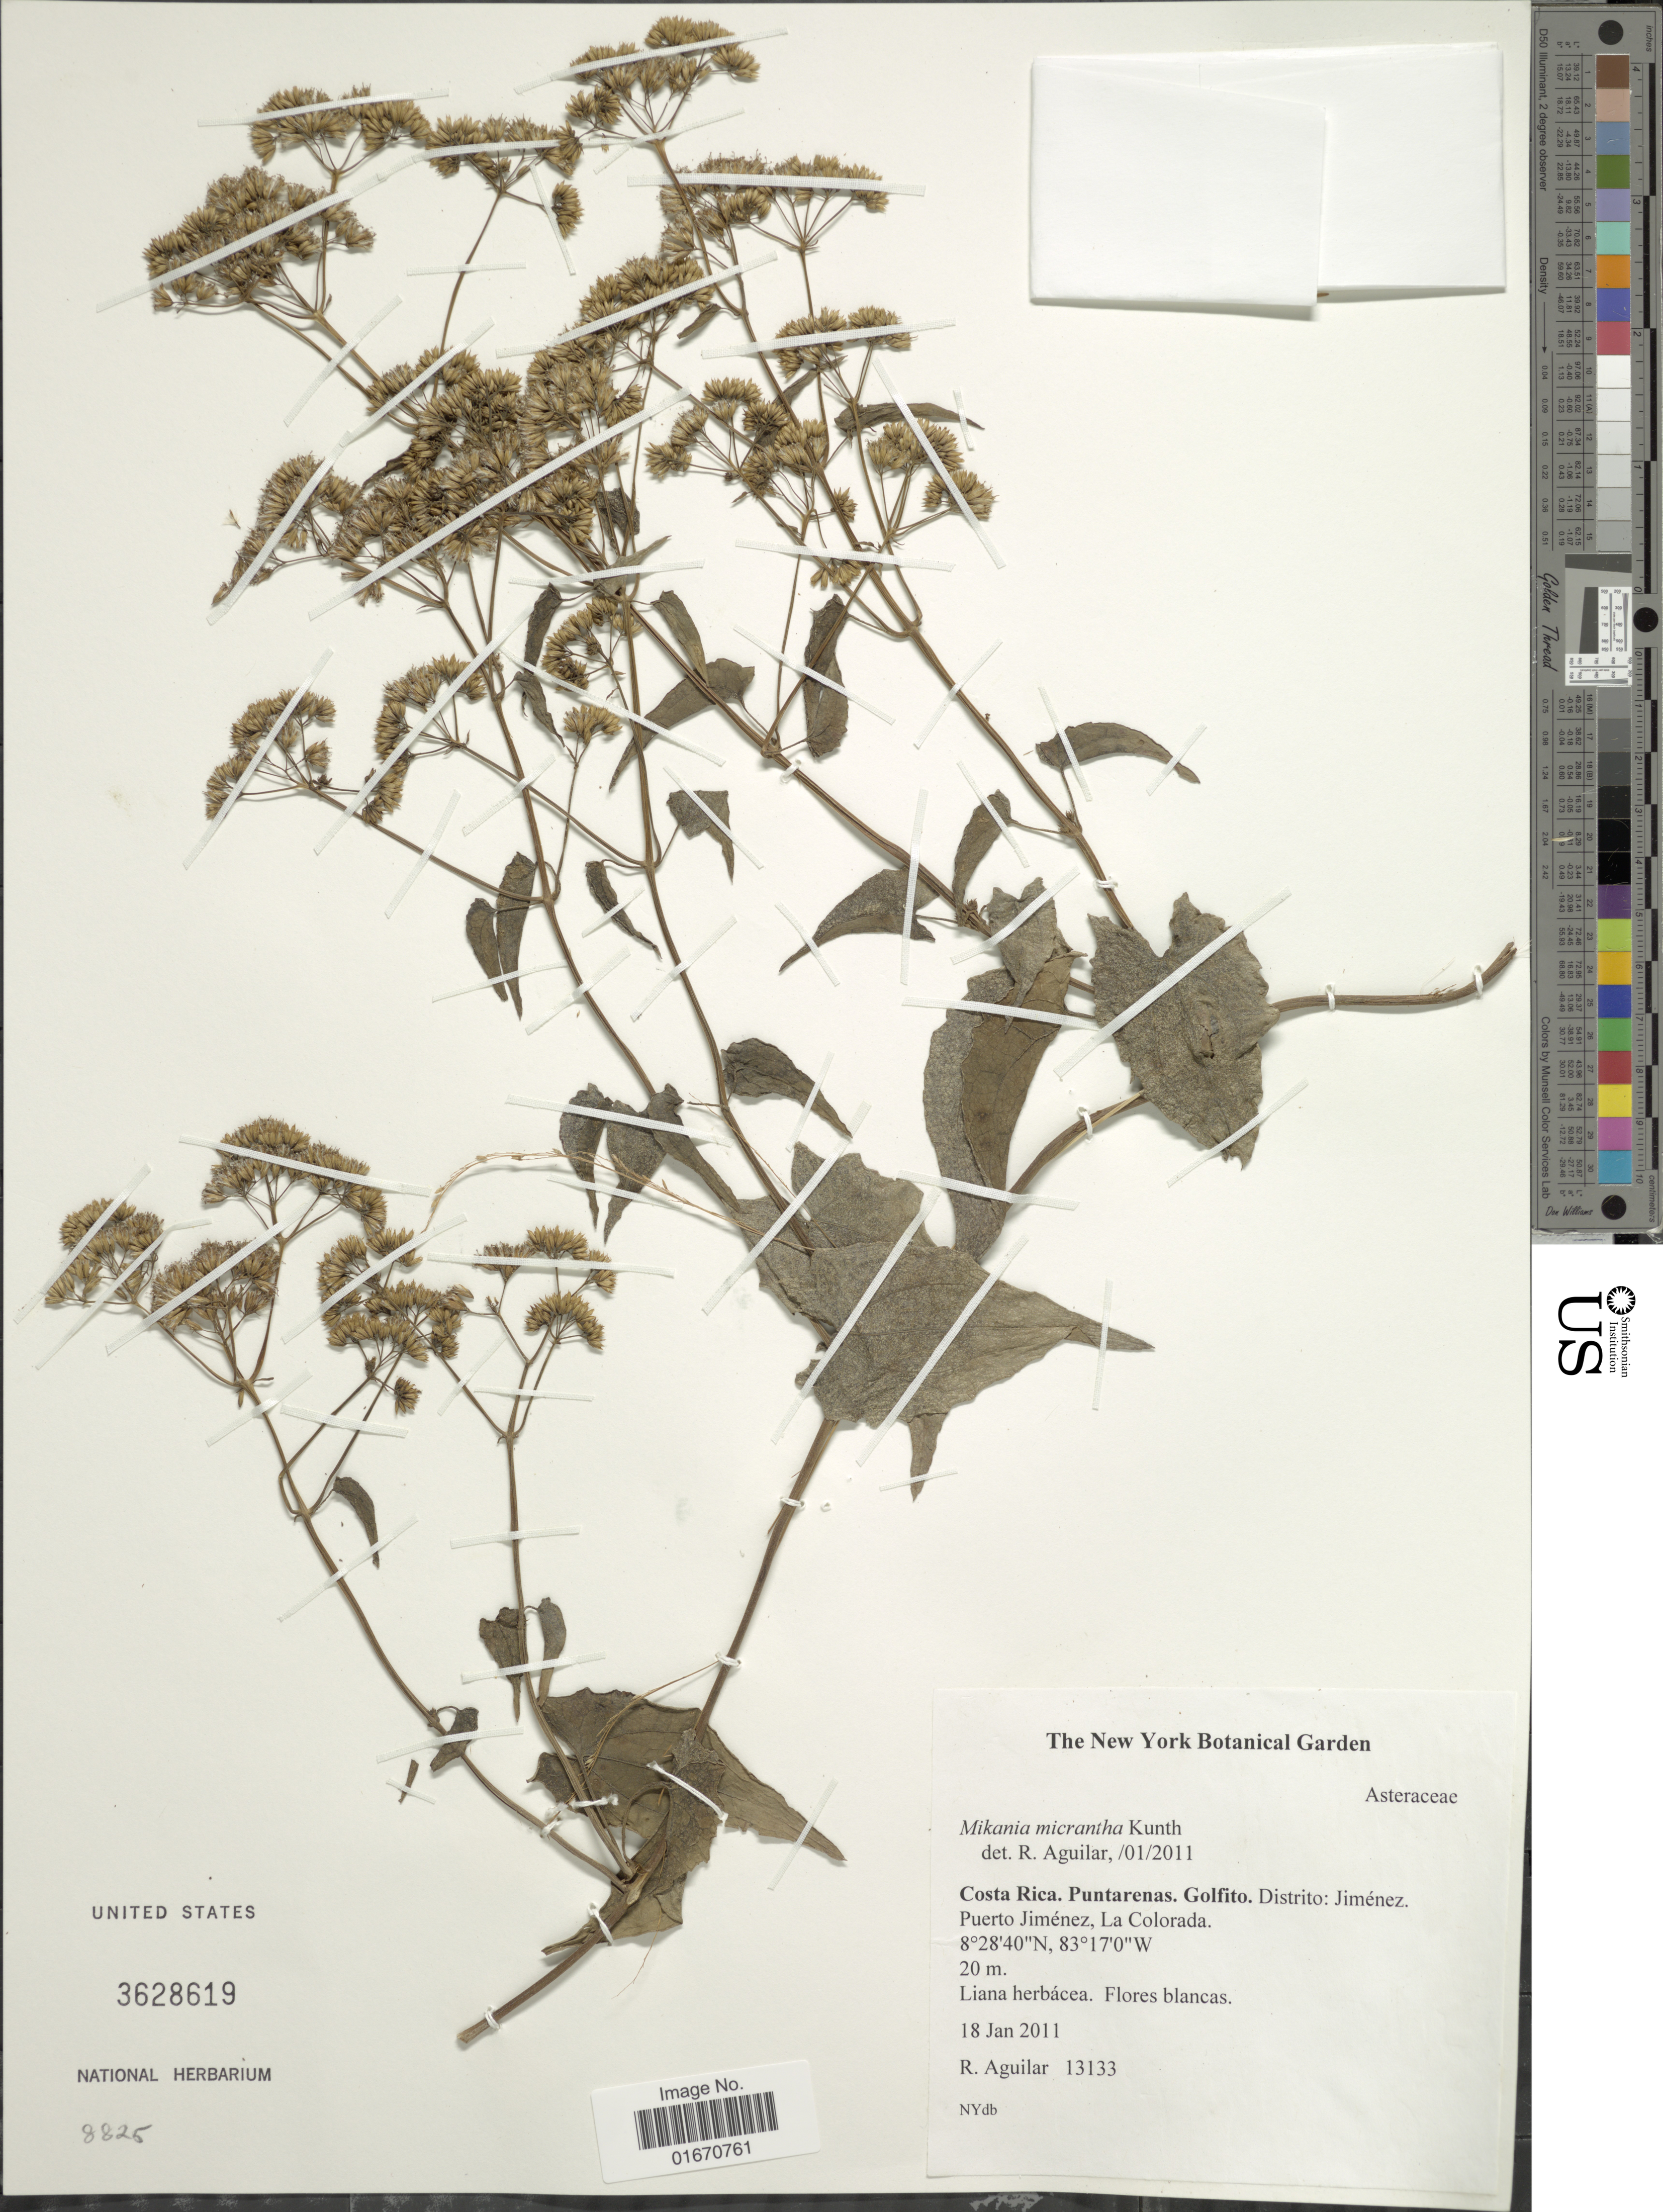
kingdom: Plantae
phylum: Tracheophyta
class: Magnoliopsida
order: Asterales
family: Asteraceae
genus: Mikania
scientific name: Mikania micrantha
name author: Kunth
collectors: R. Aguilar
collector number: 13133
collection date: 2011-01-18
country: Costa Rica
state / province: Puntarenas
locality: Golfito, Distrito Jimenez, Puerto Jimenez, La Colorada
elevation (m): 20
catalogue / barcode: US 3628619